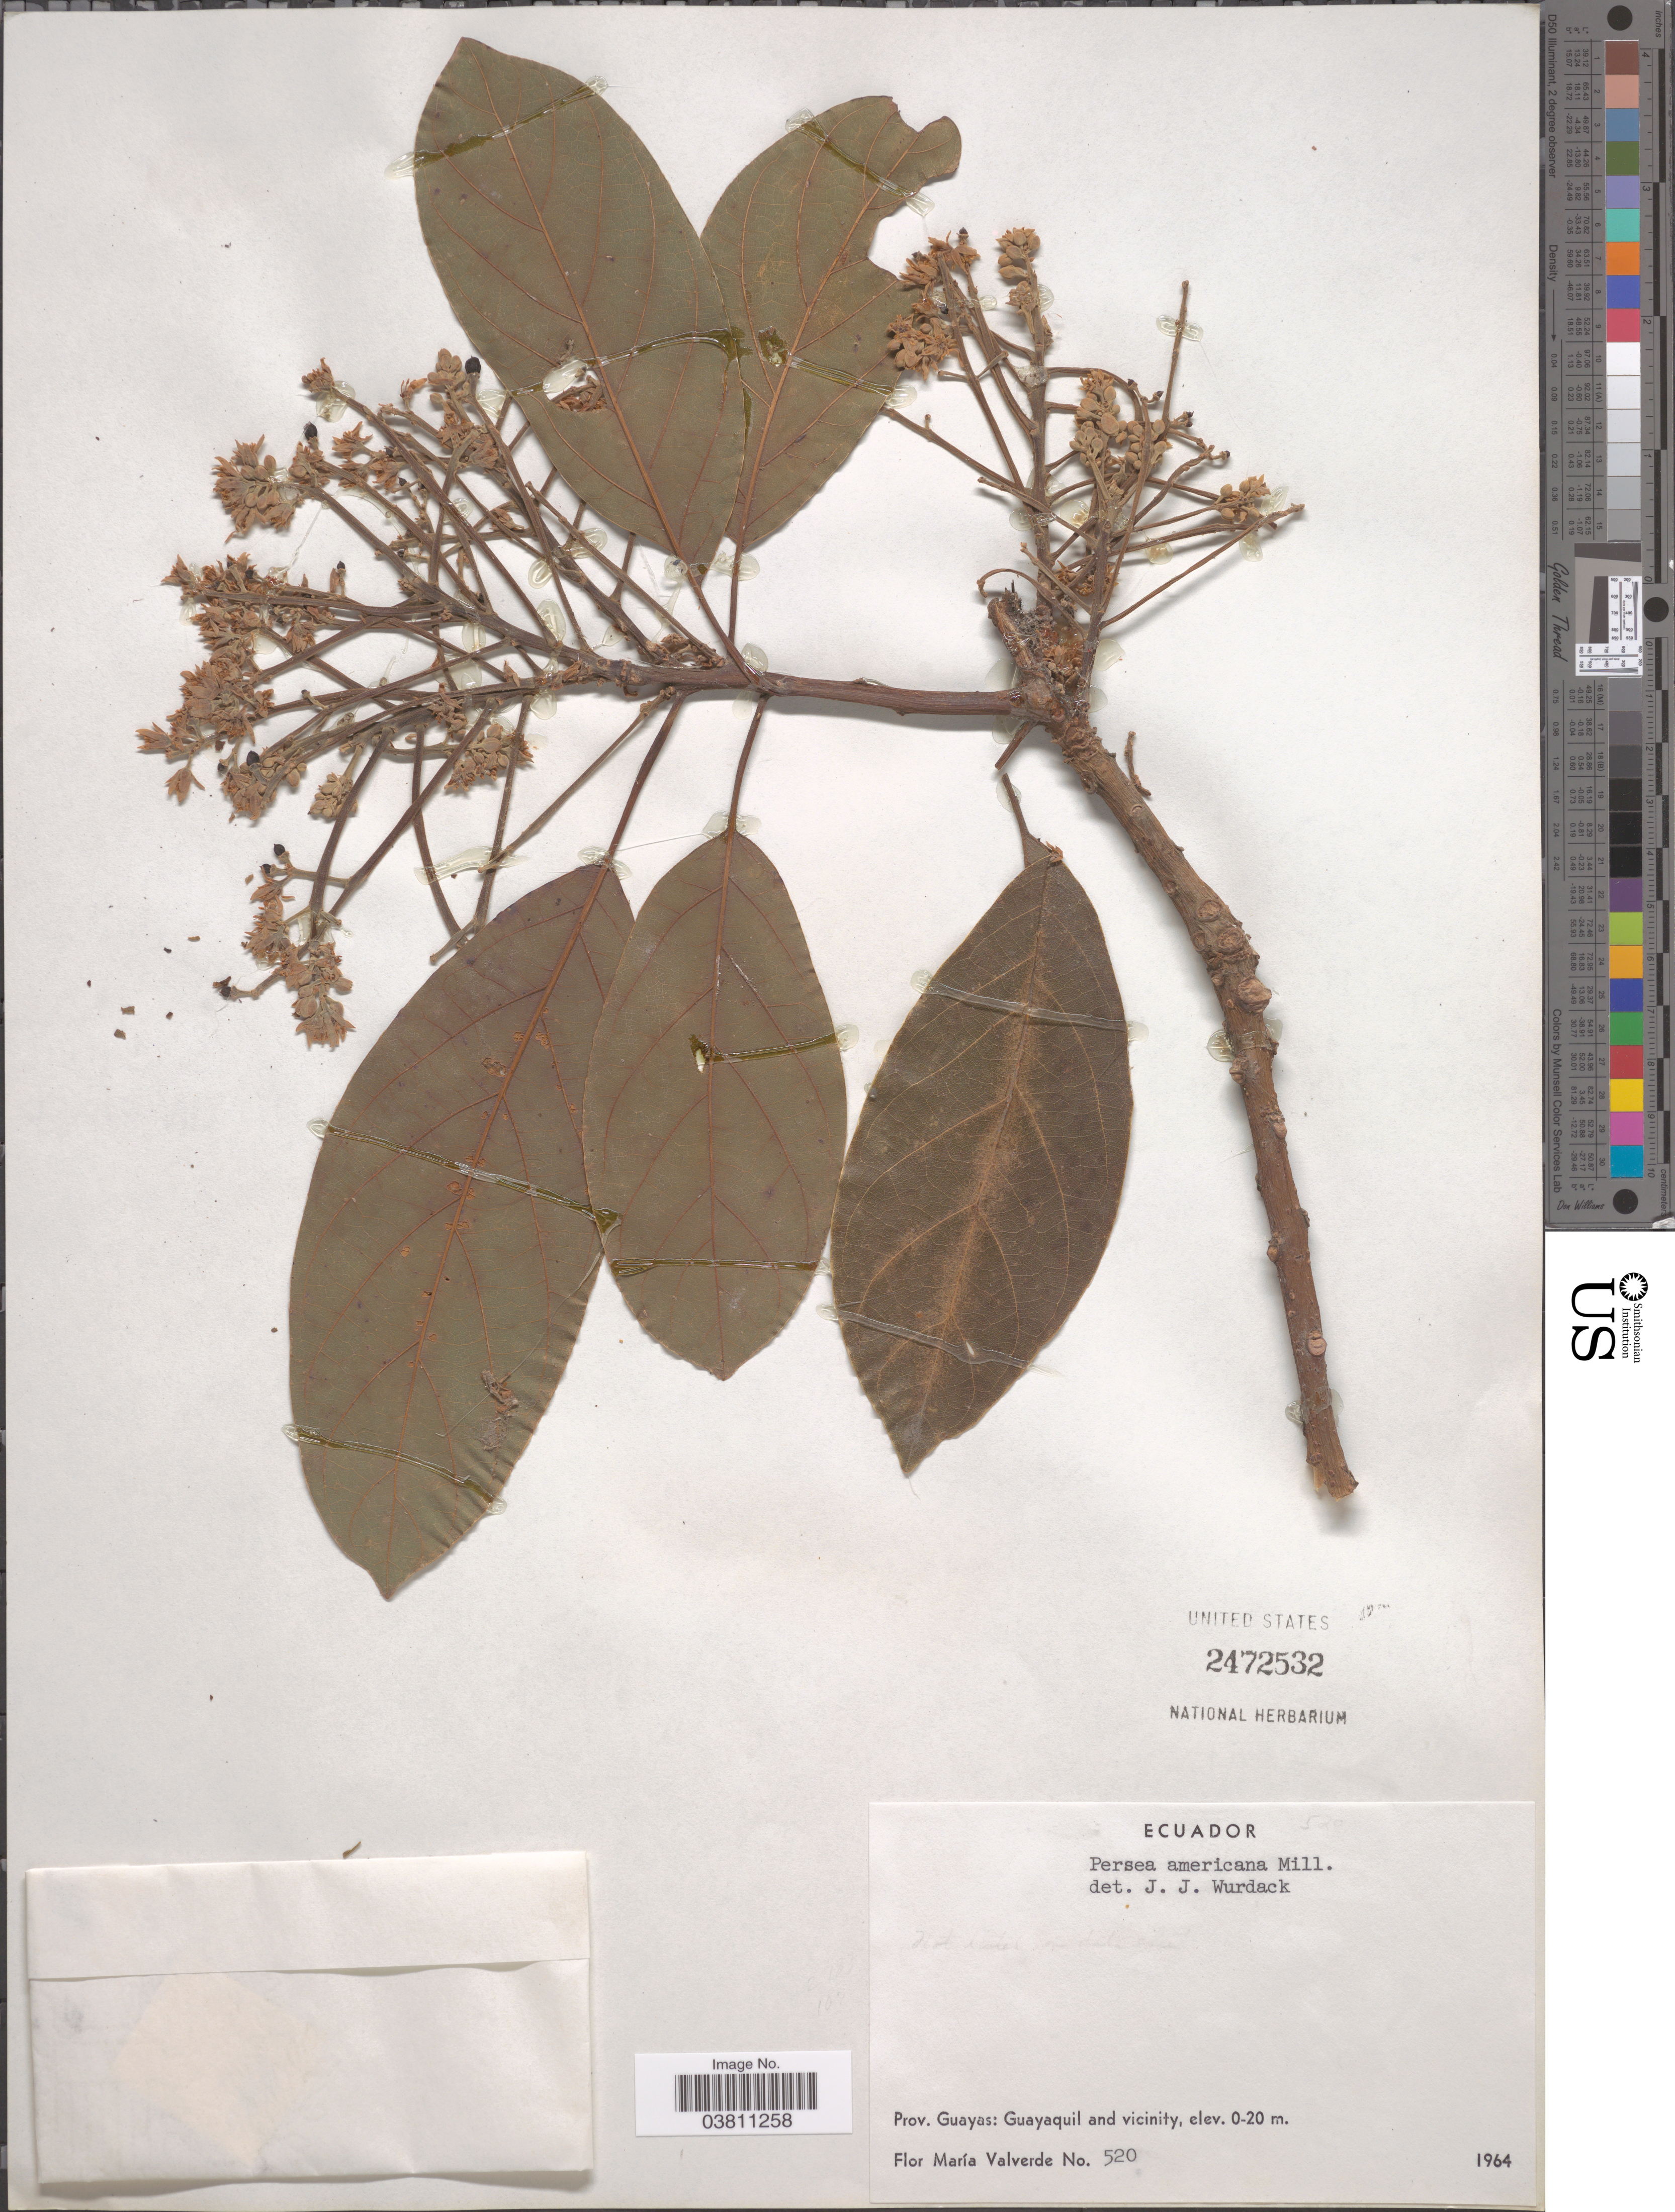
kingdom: Plantae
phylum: Tracheophyta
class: Magnoliopsida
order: Laurales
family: Lauraceae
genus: Persea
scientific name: Persea americana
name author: Mill.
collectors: F. M. Valverde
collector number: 520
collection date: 1964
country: Ecuador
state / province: Guayas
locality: Guayaquil and vicinity.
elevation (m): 0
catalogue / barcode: US 2472532